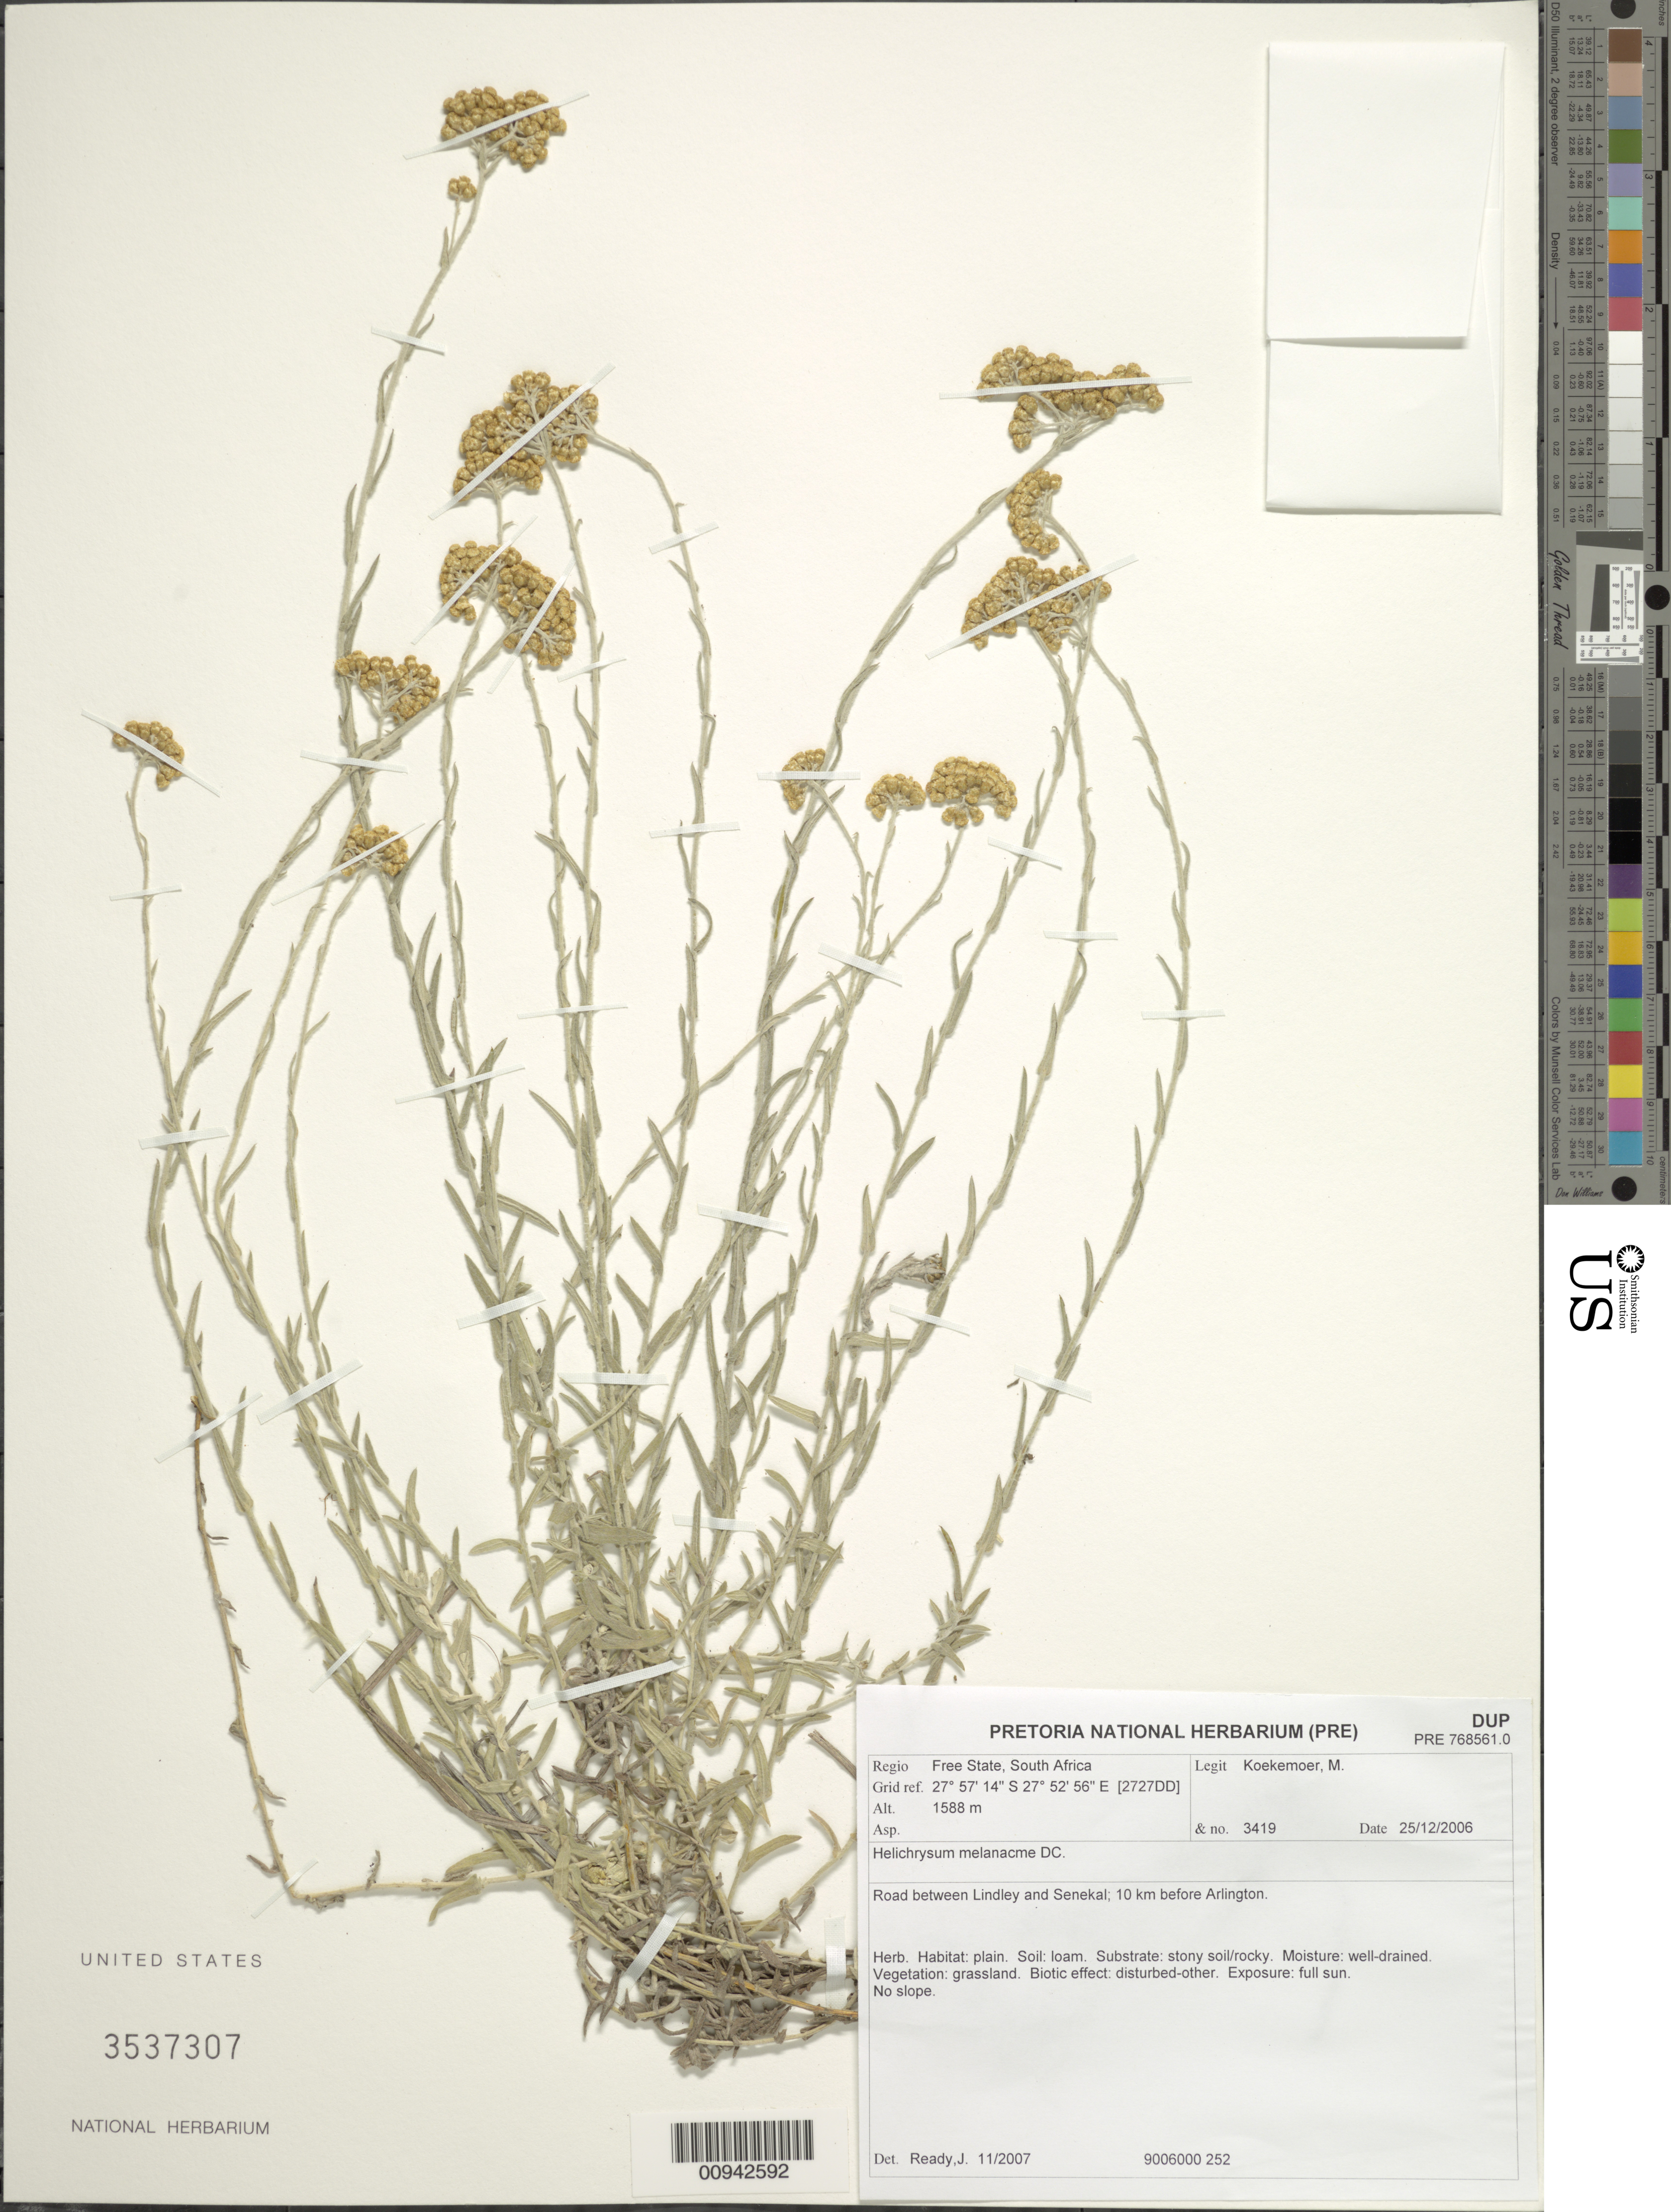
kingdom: Plantae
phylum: Tracheophyta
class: Magnoliopsida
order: Asterales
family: Asteraceae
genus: Helichrysum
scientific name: Helichrysum melanacme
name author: DC.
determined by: Ready, J.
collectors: M. Koekemoer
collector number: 3419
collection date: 2006-12-25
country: South Africa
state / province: Free State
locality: Lindley to Senekal road; 10 km before Arlington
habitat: Plain. Loam. Stony soil/rocky. Well-drained. Grassland. Disturbed. Full sun. No slope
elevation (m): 1588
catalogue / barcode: US 3537307